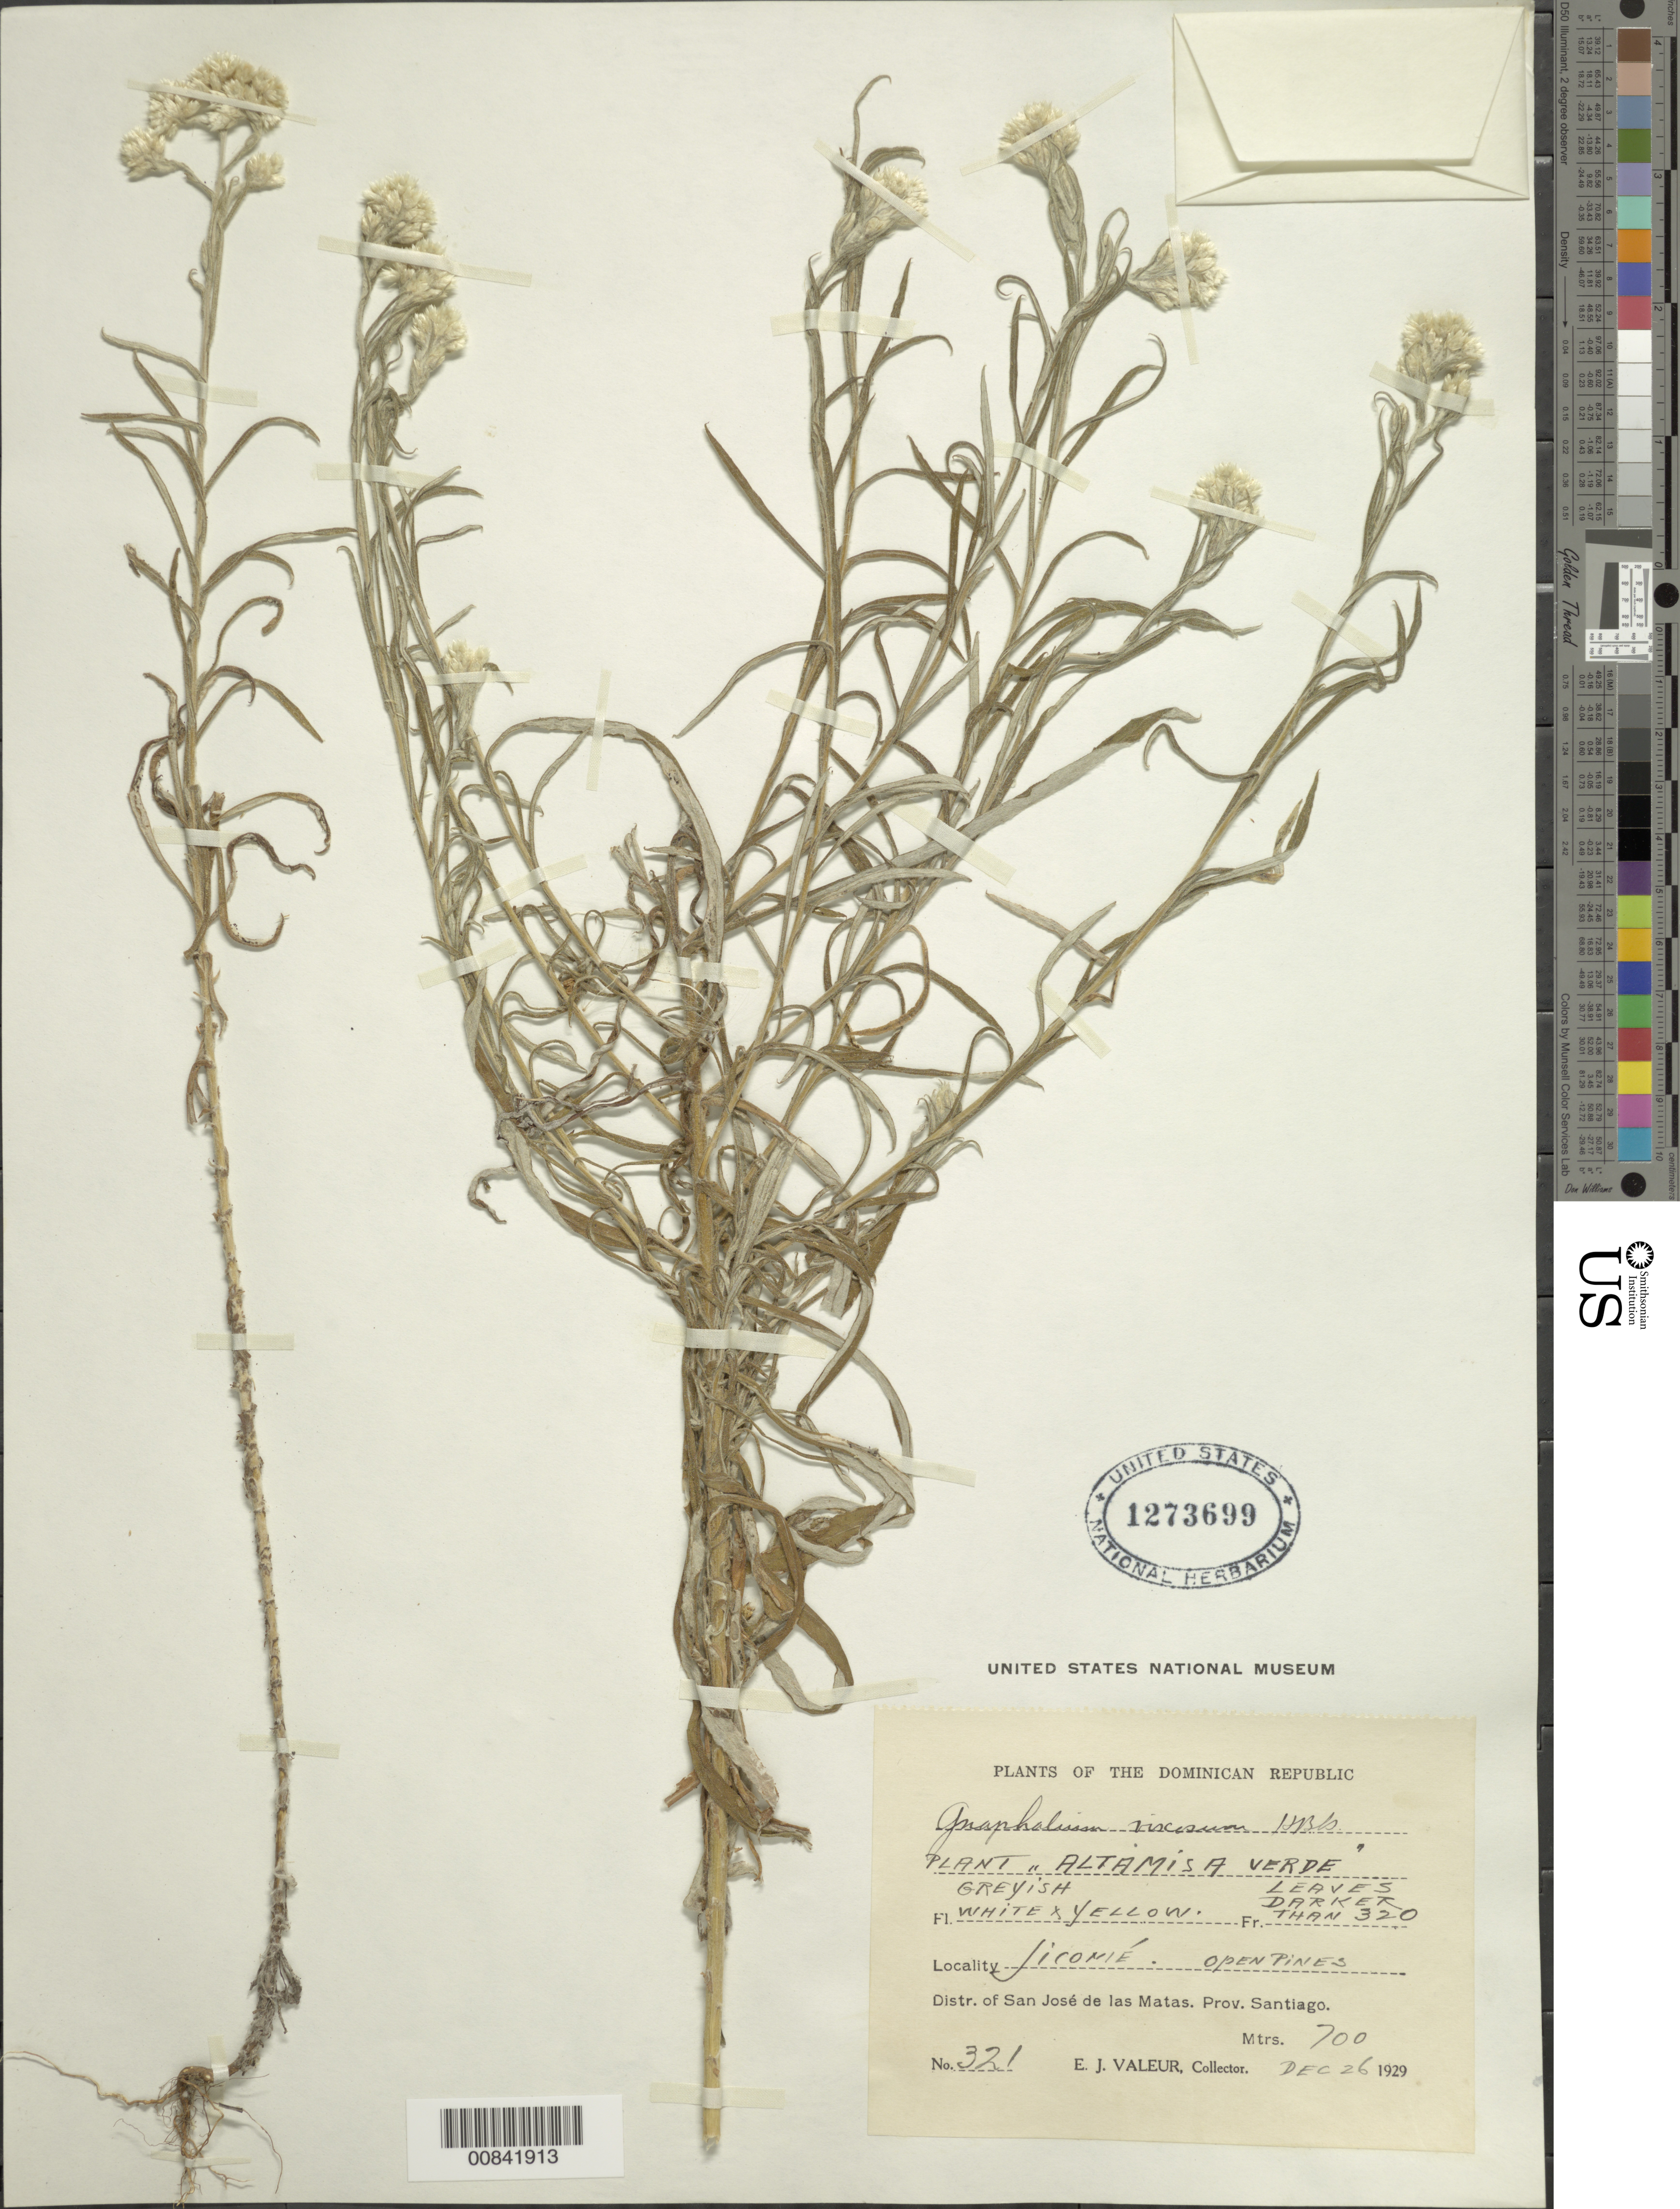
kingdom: Plantae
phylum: Tracheophyta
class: Magnoliopsida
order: Asterales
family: Asteraceae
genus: Pseudognaphalium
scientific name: Pseudognaphalium scythiphyllum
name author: G.L. Nesom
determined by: Nesom, Guy L.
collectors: E. Valeur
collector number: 321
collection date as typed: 26 Dec 1929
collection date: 1929-12-26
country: Dominican Republic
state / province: Santiago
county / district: San José de las Matas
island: Hispaniola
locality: Jicomé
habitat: Open pines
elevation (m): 700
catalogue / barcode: US 1273699